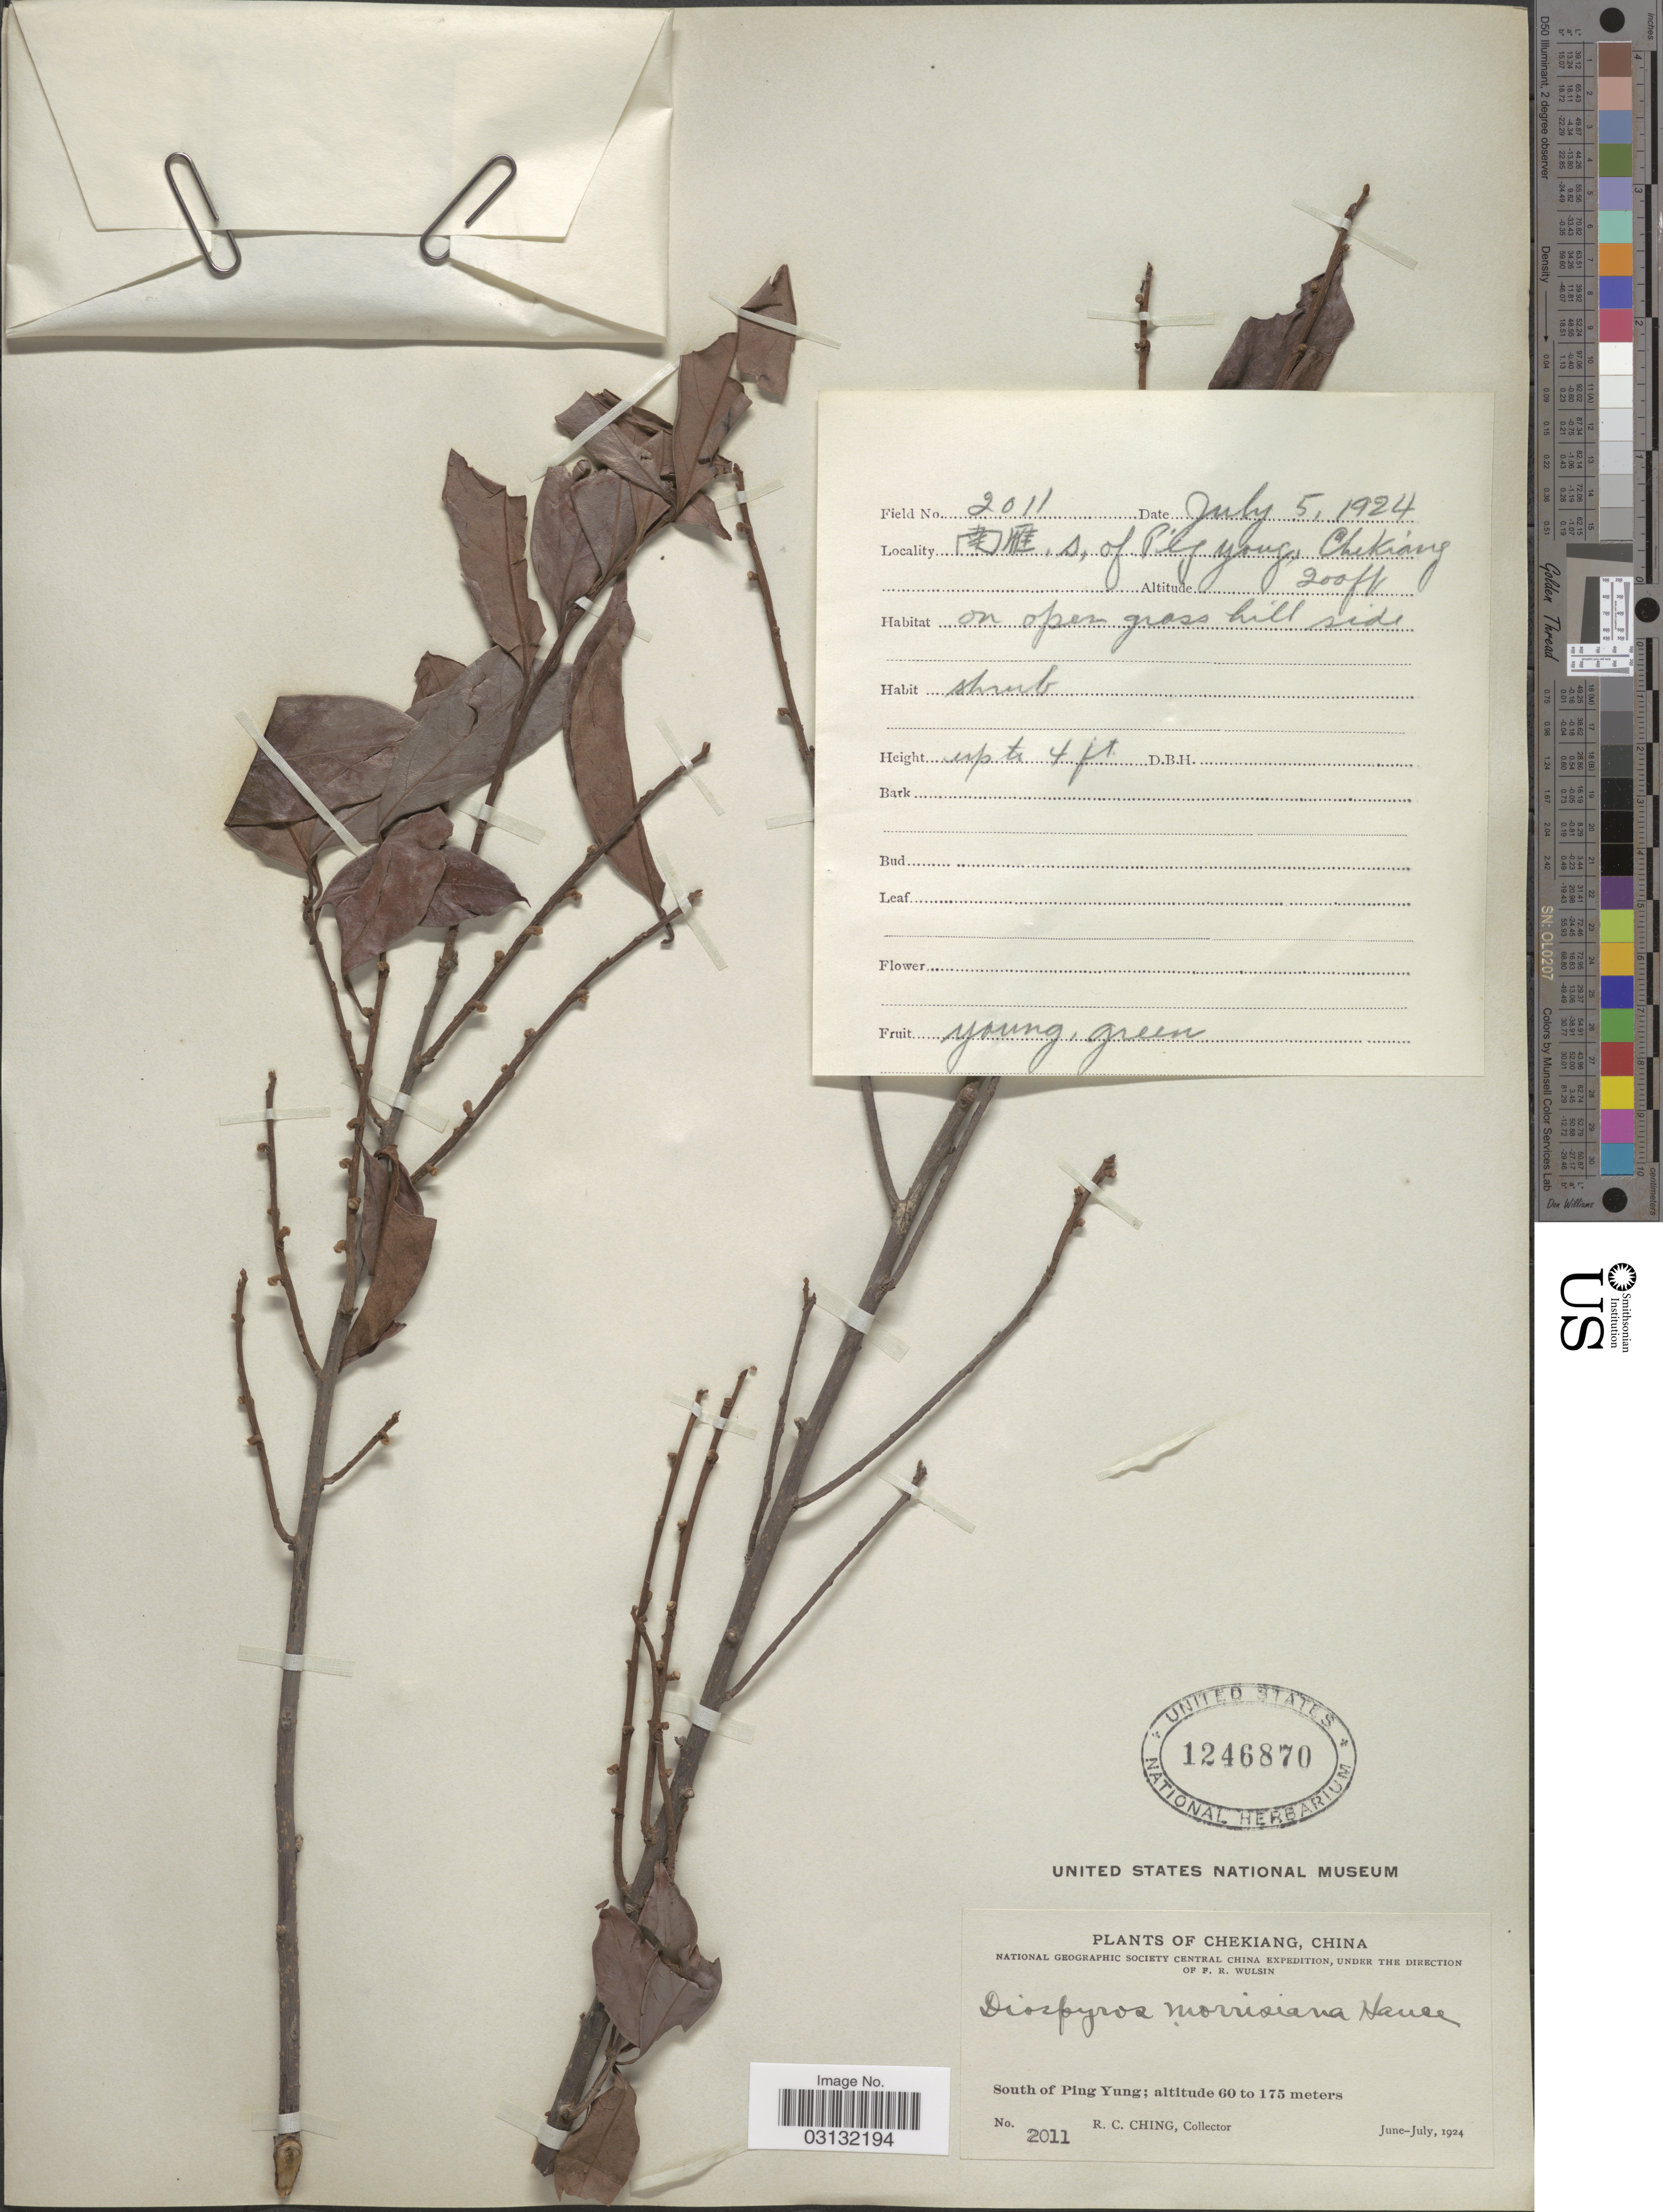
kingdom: Plantae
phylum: Tracheophyta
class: Magnoliopsida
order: Ericales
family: Ebenaceae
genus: Diospyros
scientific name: Diospyros morrisiana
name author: Hance in Walp.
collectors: R. C. Ching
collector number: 2011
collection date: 1924-07-05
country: China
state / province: Zhejiang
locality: Chekiang, China, South of Ping Yung.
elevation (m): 61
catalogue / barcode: US 1246870